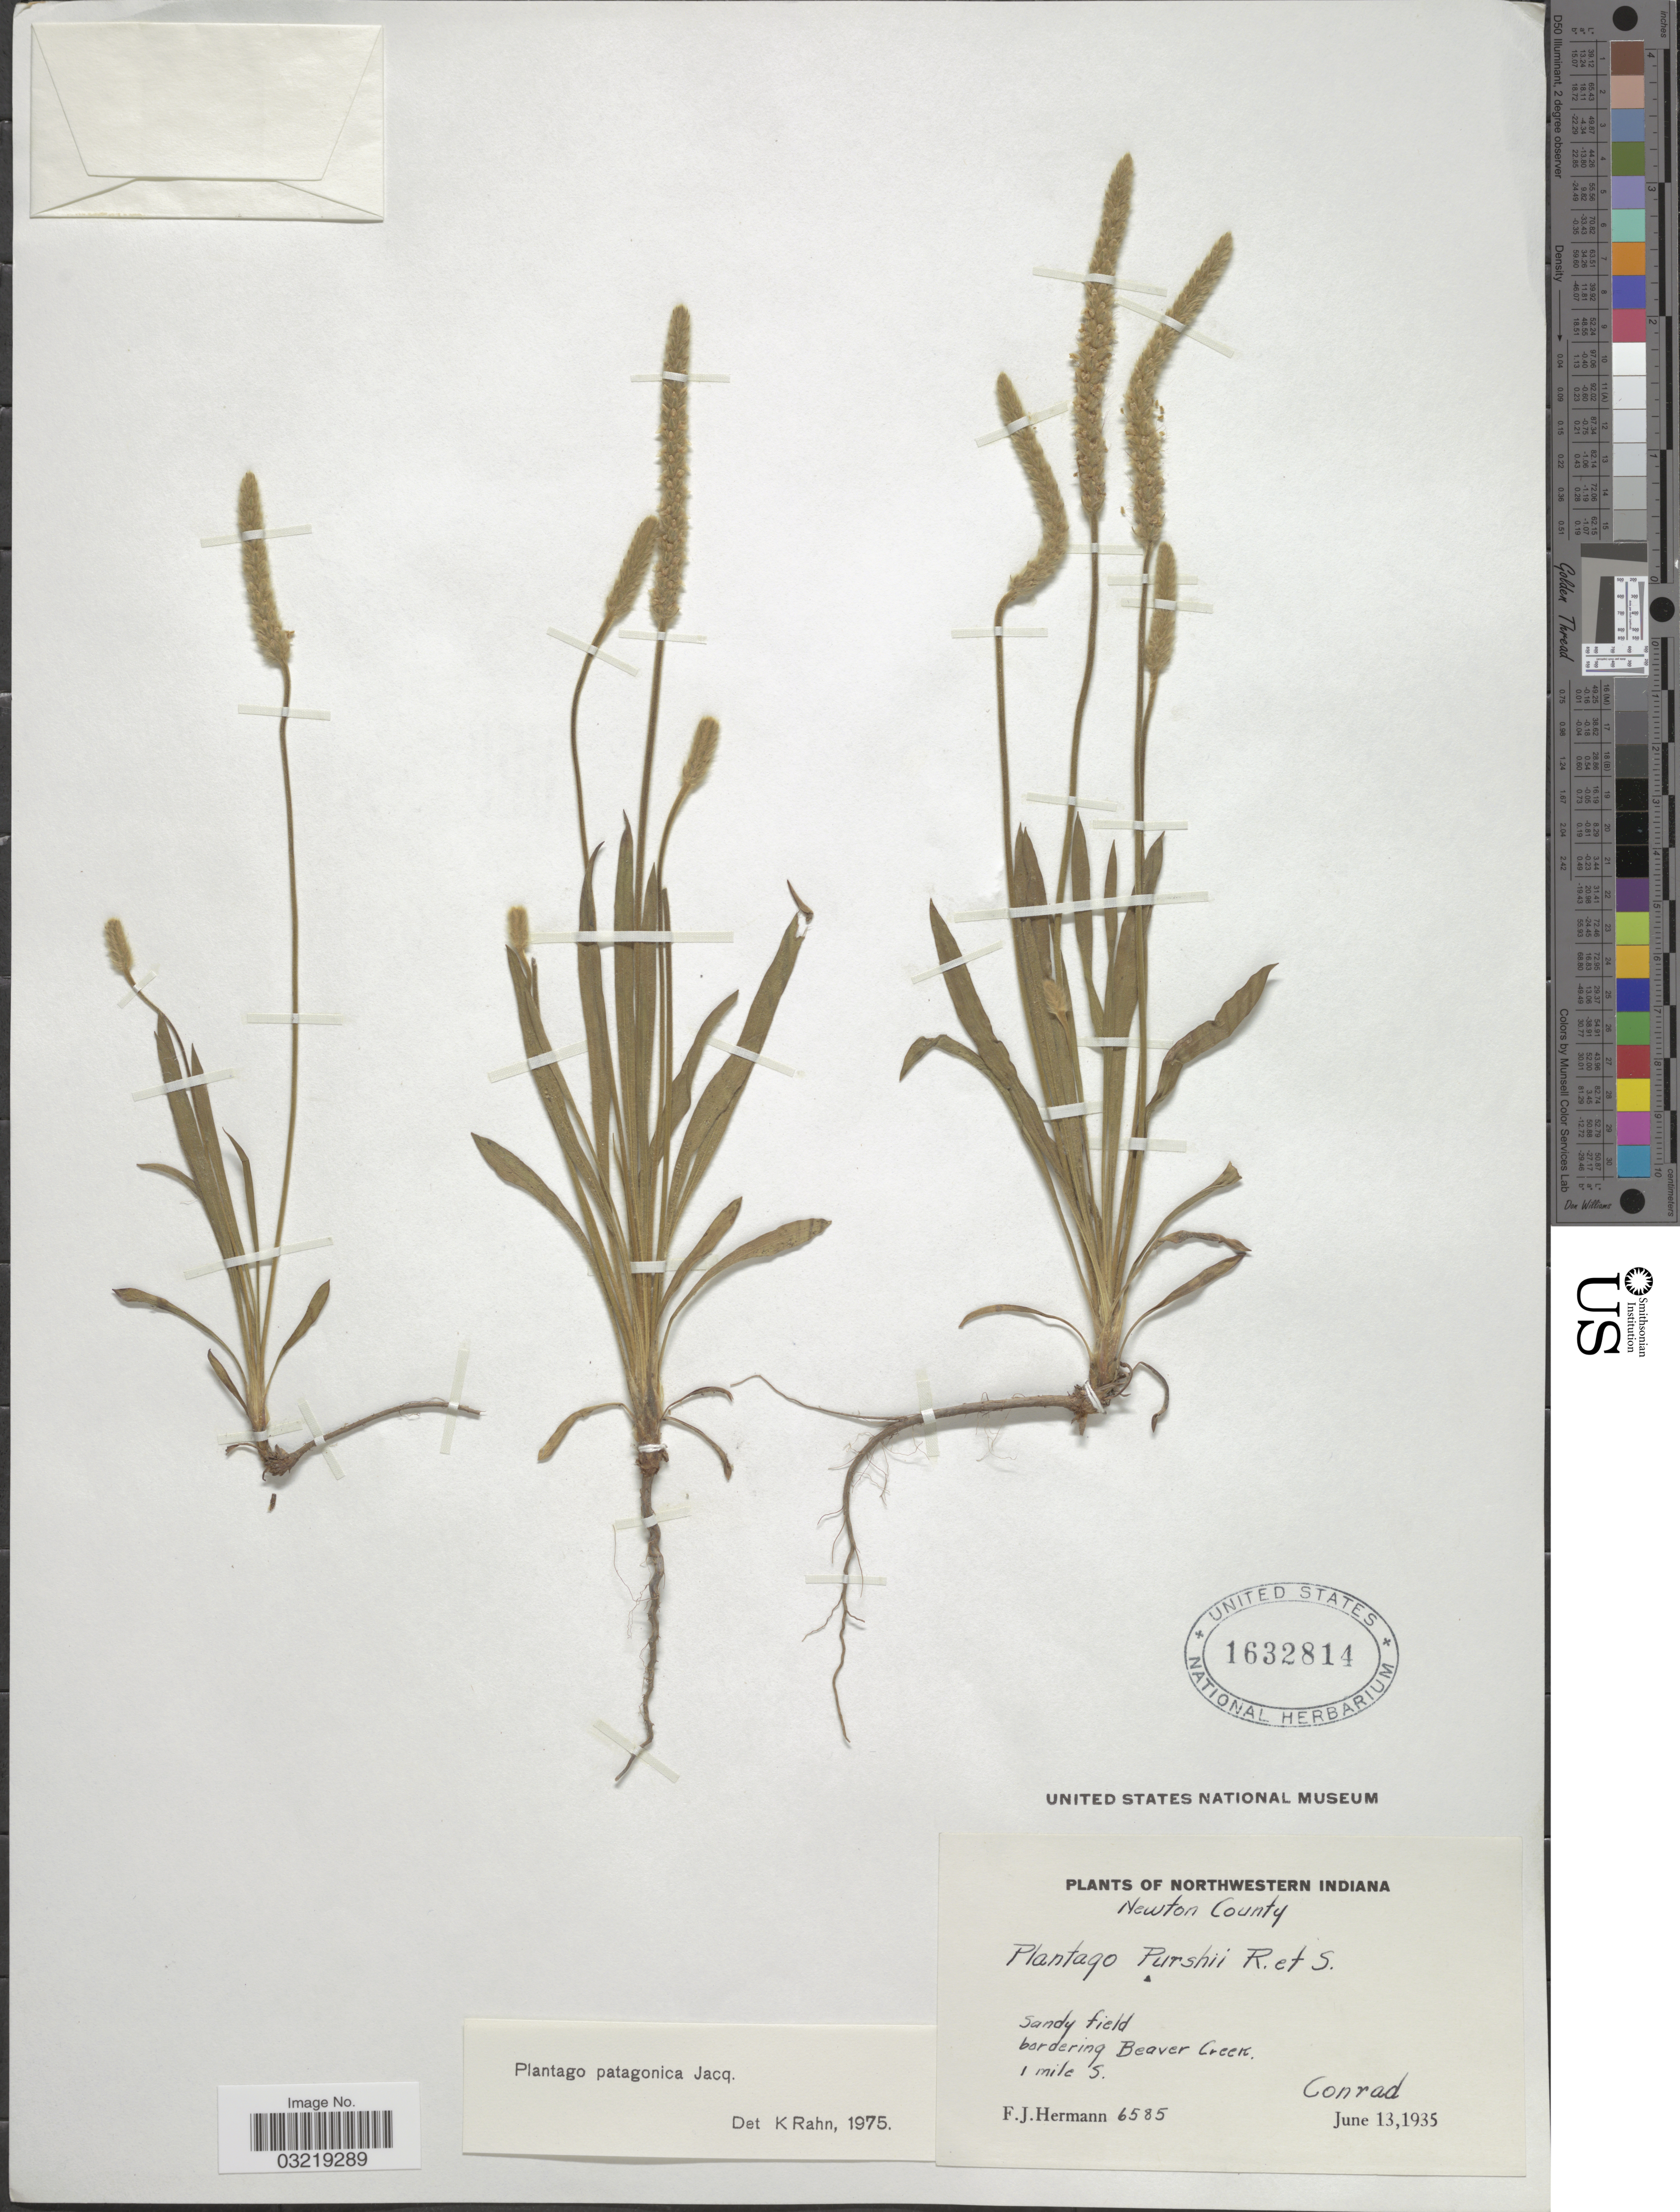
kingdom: Plantae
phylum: Tracheophyta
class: Magnoliopsida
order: Lamiales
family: Plantaginaceae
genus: Plantago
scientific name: Plantago patagonica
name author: Jacq.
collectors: F. J. Hermann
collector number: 6585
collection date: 1935-06-13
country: United States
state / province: Indiana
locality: Northwestern Indiana. Newton County. Bordering Beaver Creek. 1 mile S. Conrad.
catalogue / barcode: US 1632814